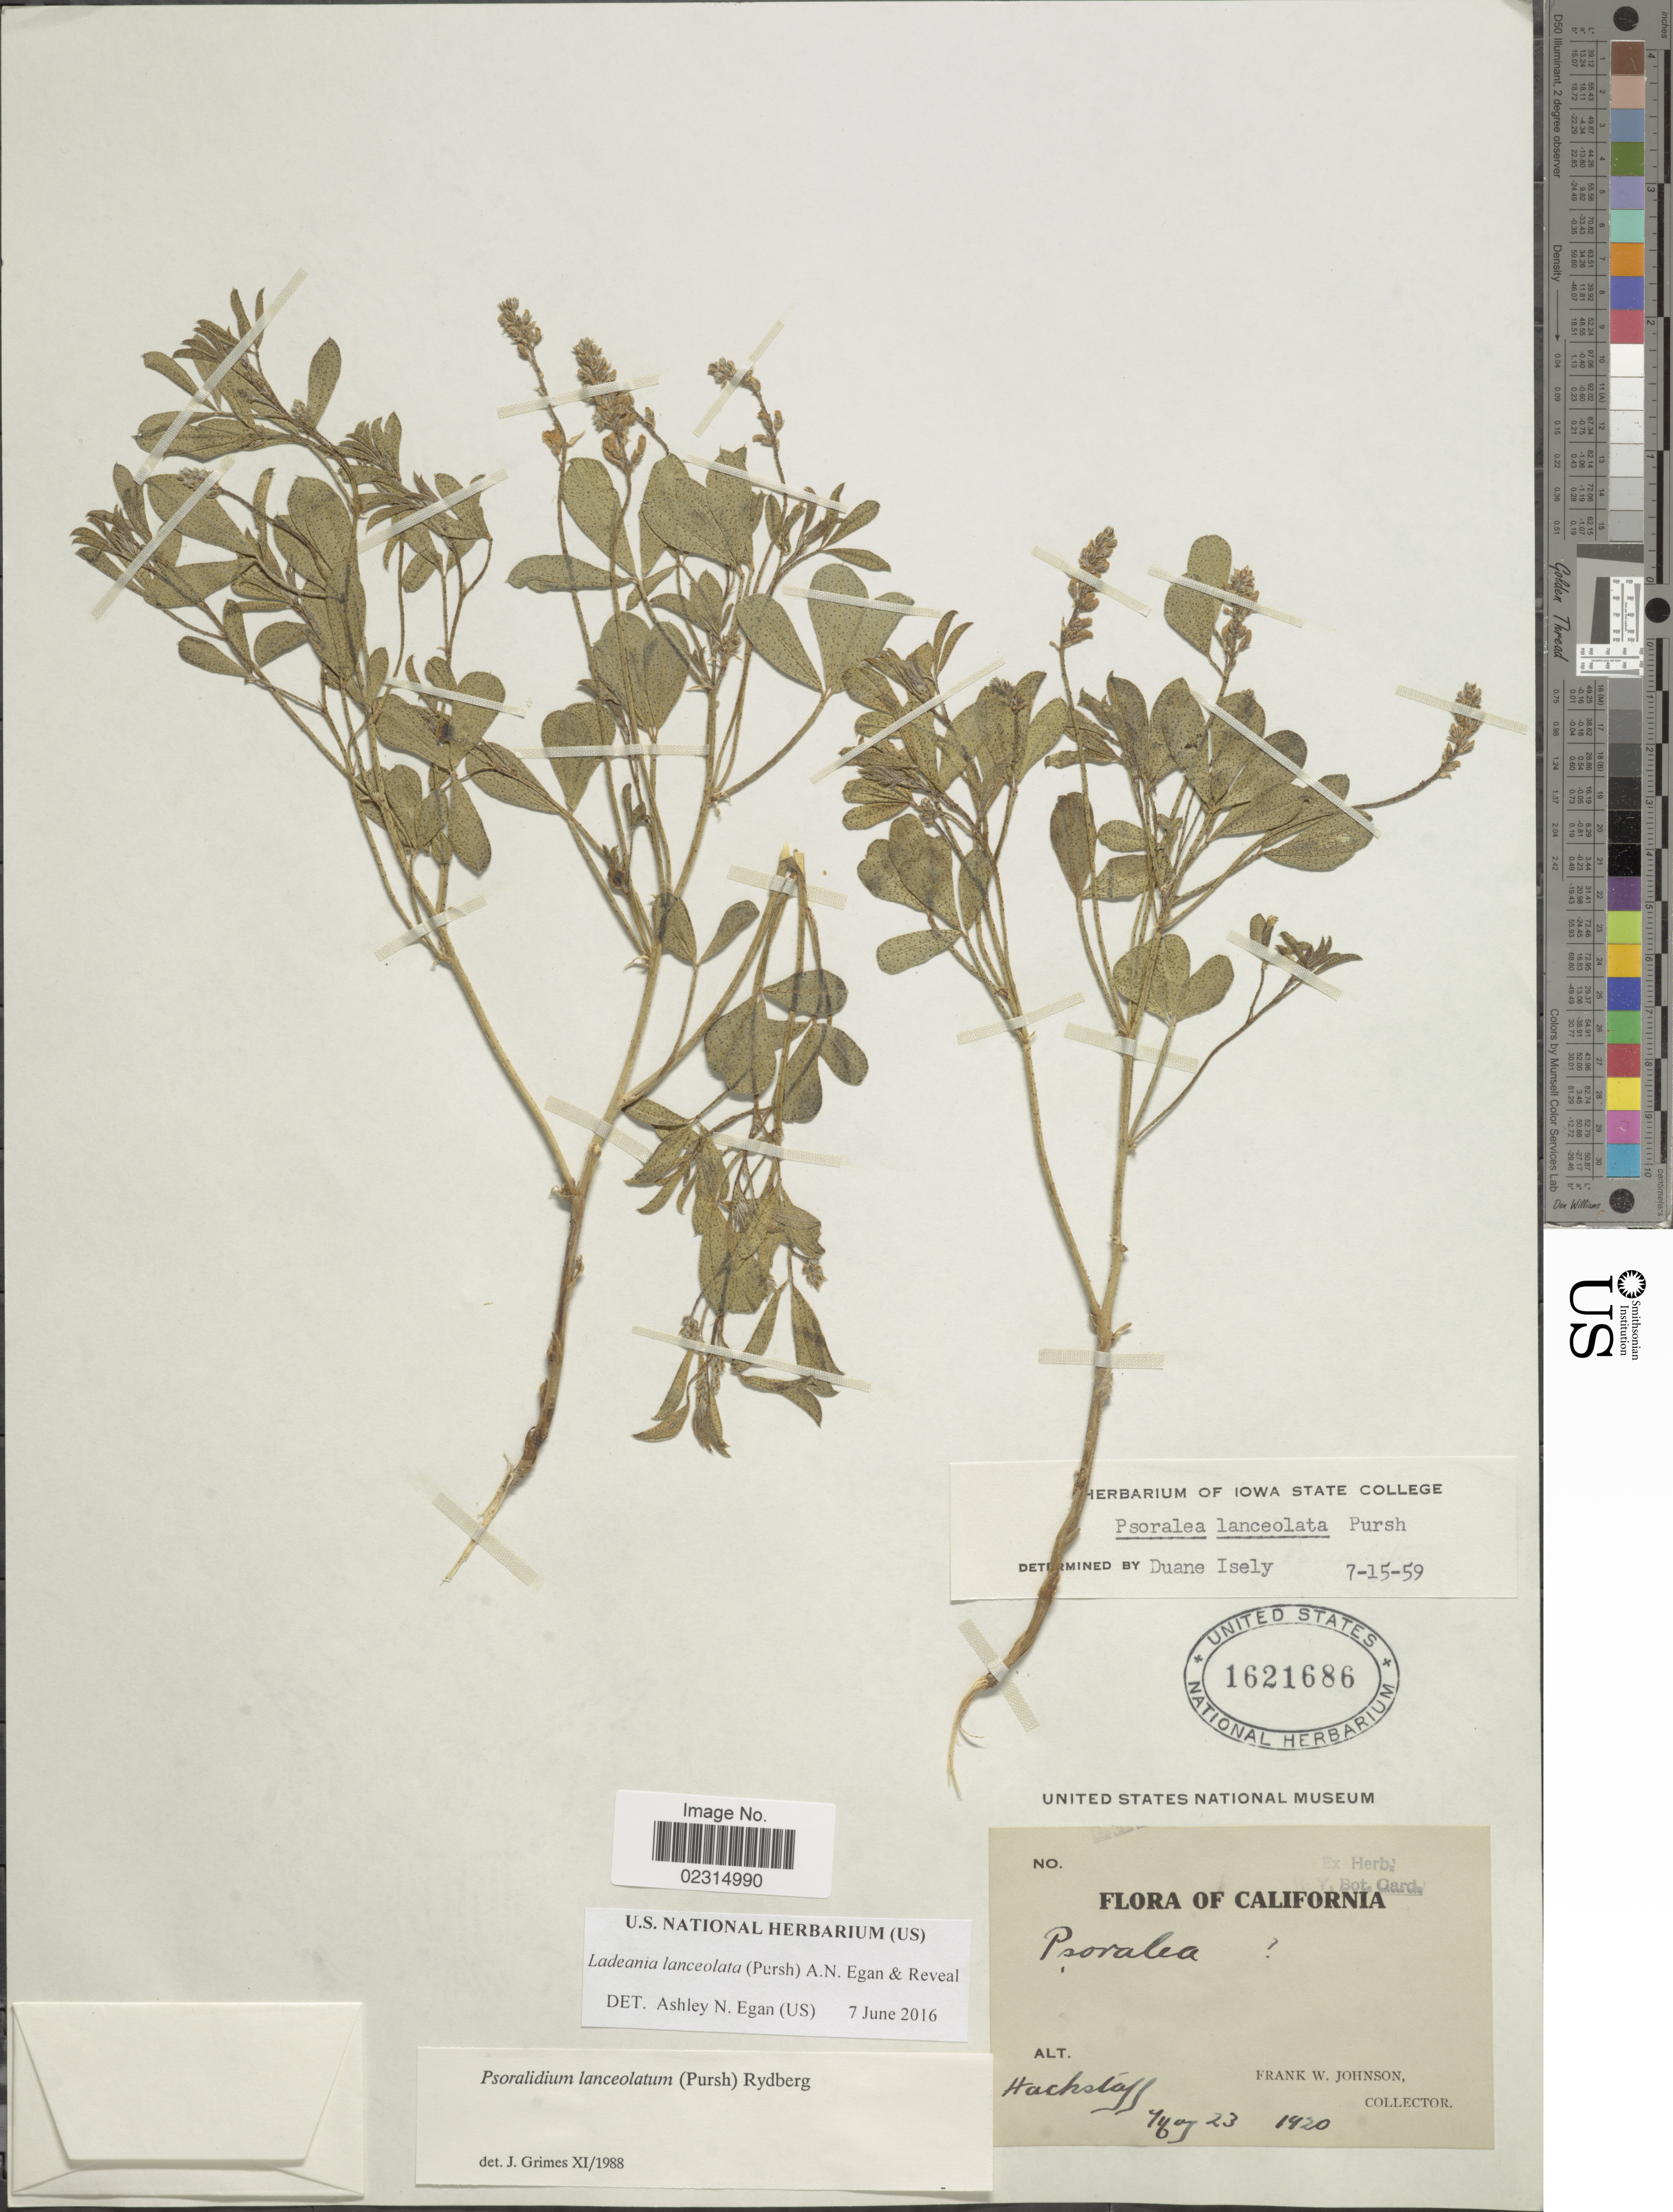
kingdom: Plantae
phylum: Tracheophyta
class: Magnoliopsida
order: Fabales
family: Fabaceae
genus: Ladeania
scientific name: Ladeania lanceolata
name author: (Pursh) A.N. Egan & Reveal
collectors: F. W. Johnson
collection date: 1920-05-23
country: United States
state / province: California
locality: Hackstaff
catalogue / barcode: US 1621686